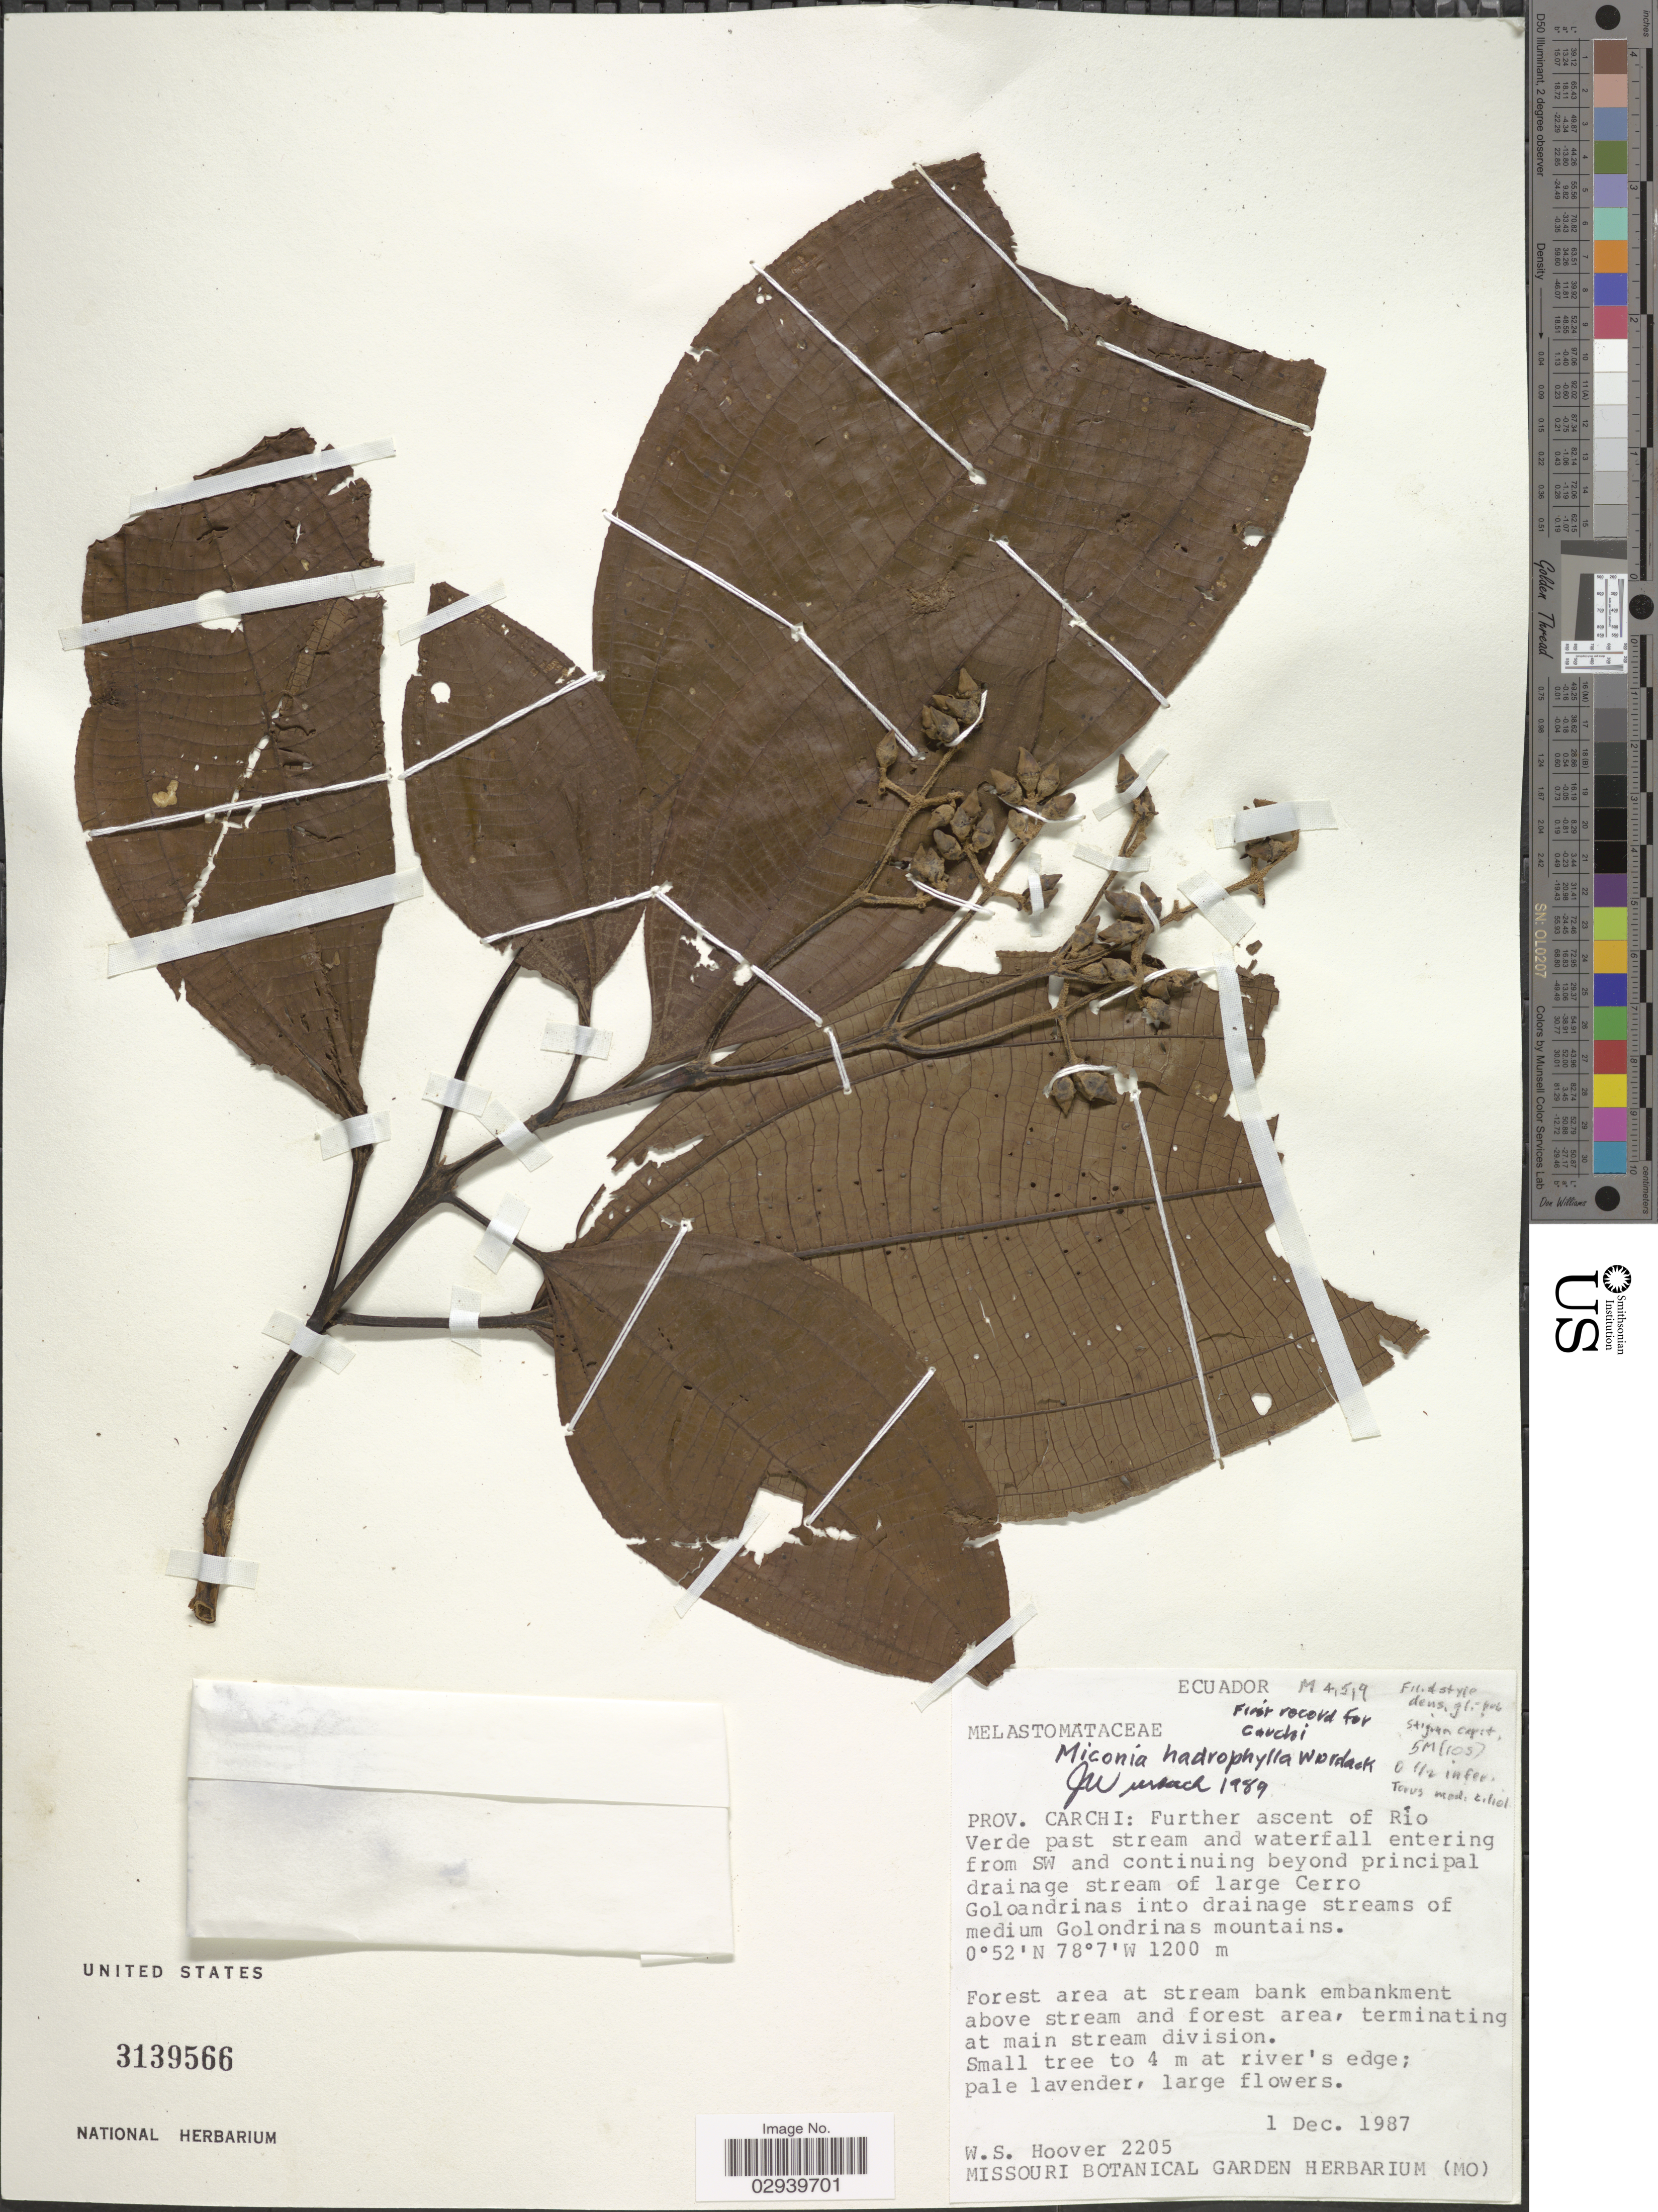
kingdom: Plantae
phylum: Tracheophyta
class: Magnoliopsida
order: Myrtales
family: Melastomataceae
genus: Miconia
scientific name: Miconia hadrophylla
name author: Wurdack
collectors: W. S. Hoover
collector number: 2205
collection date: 1987-12-01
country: Ecuador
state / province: Carchi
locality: Prov. Carchi: Further ascent of Rio Verde past stream and waterfall entering from SW and continuing beyon principal drainage stream of large Cerro Goloandrinas into drainage streams of medium Golondrinas mountains.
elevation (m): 1200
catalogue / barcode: US 3139566